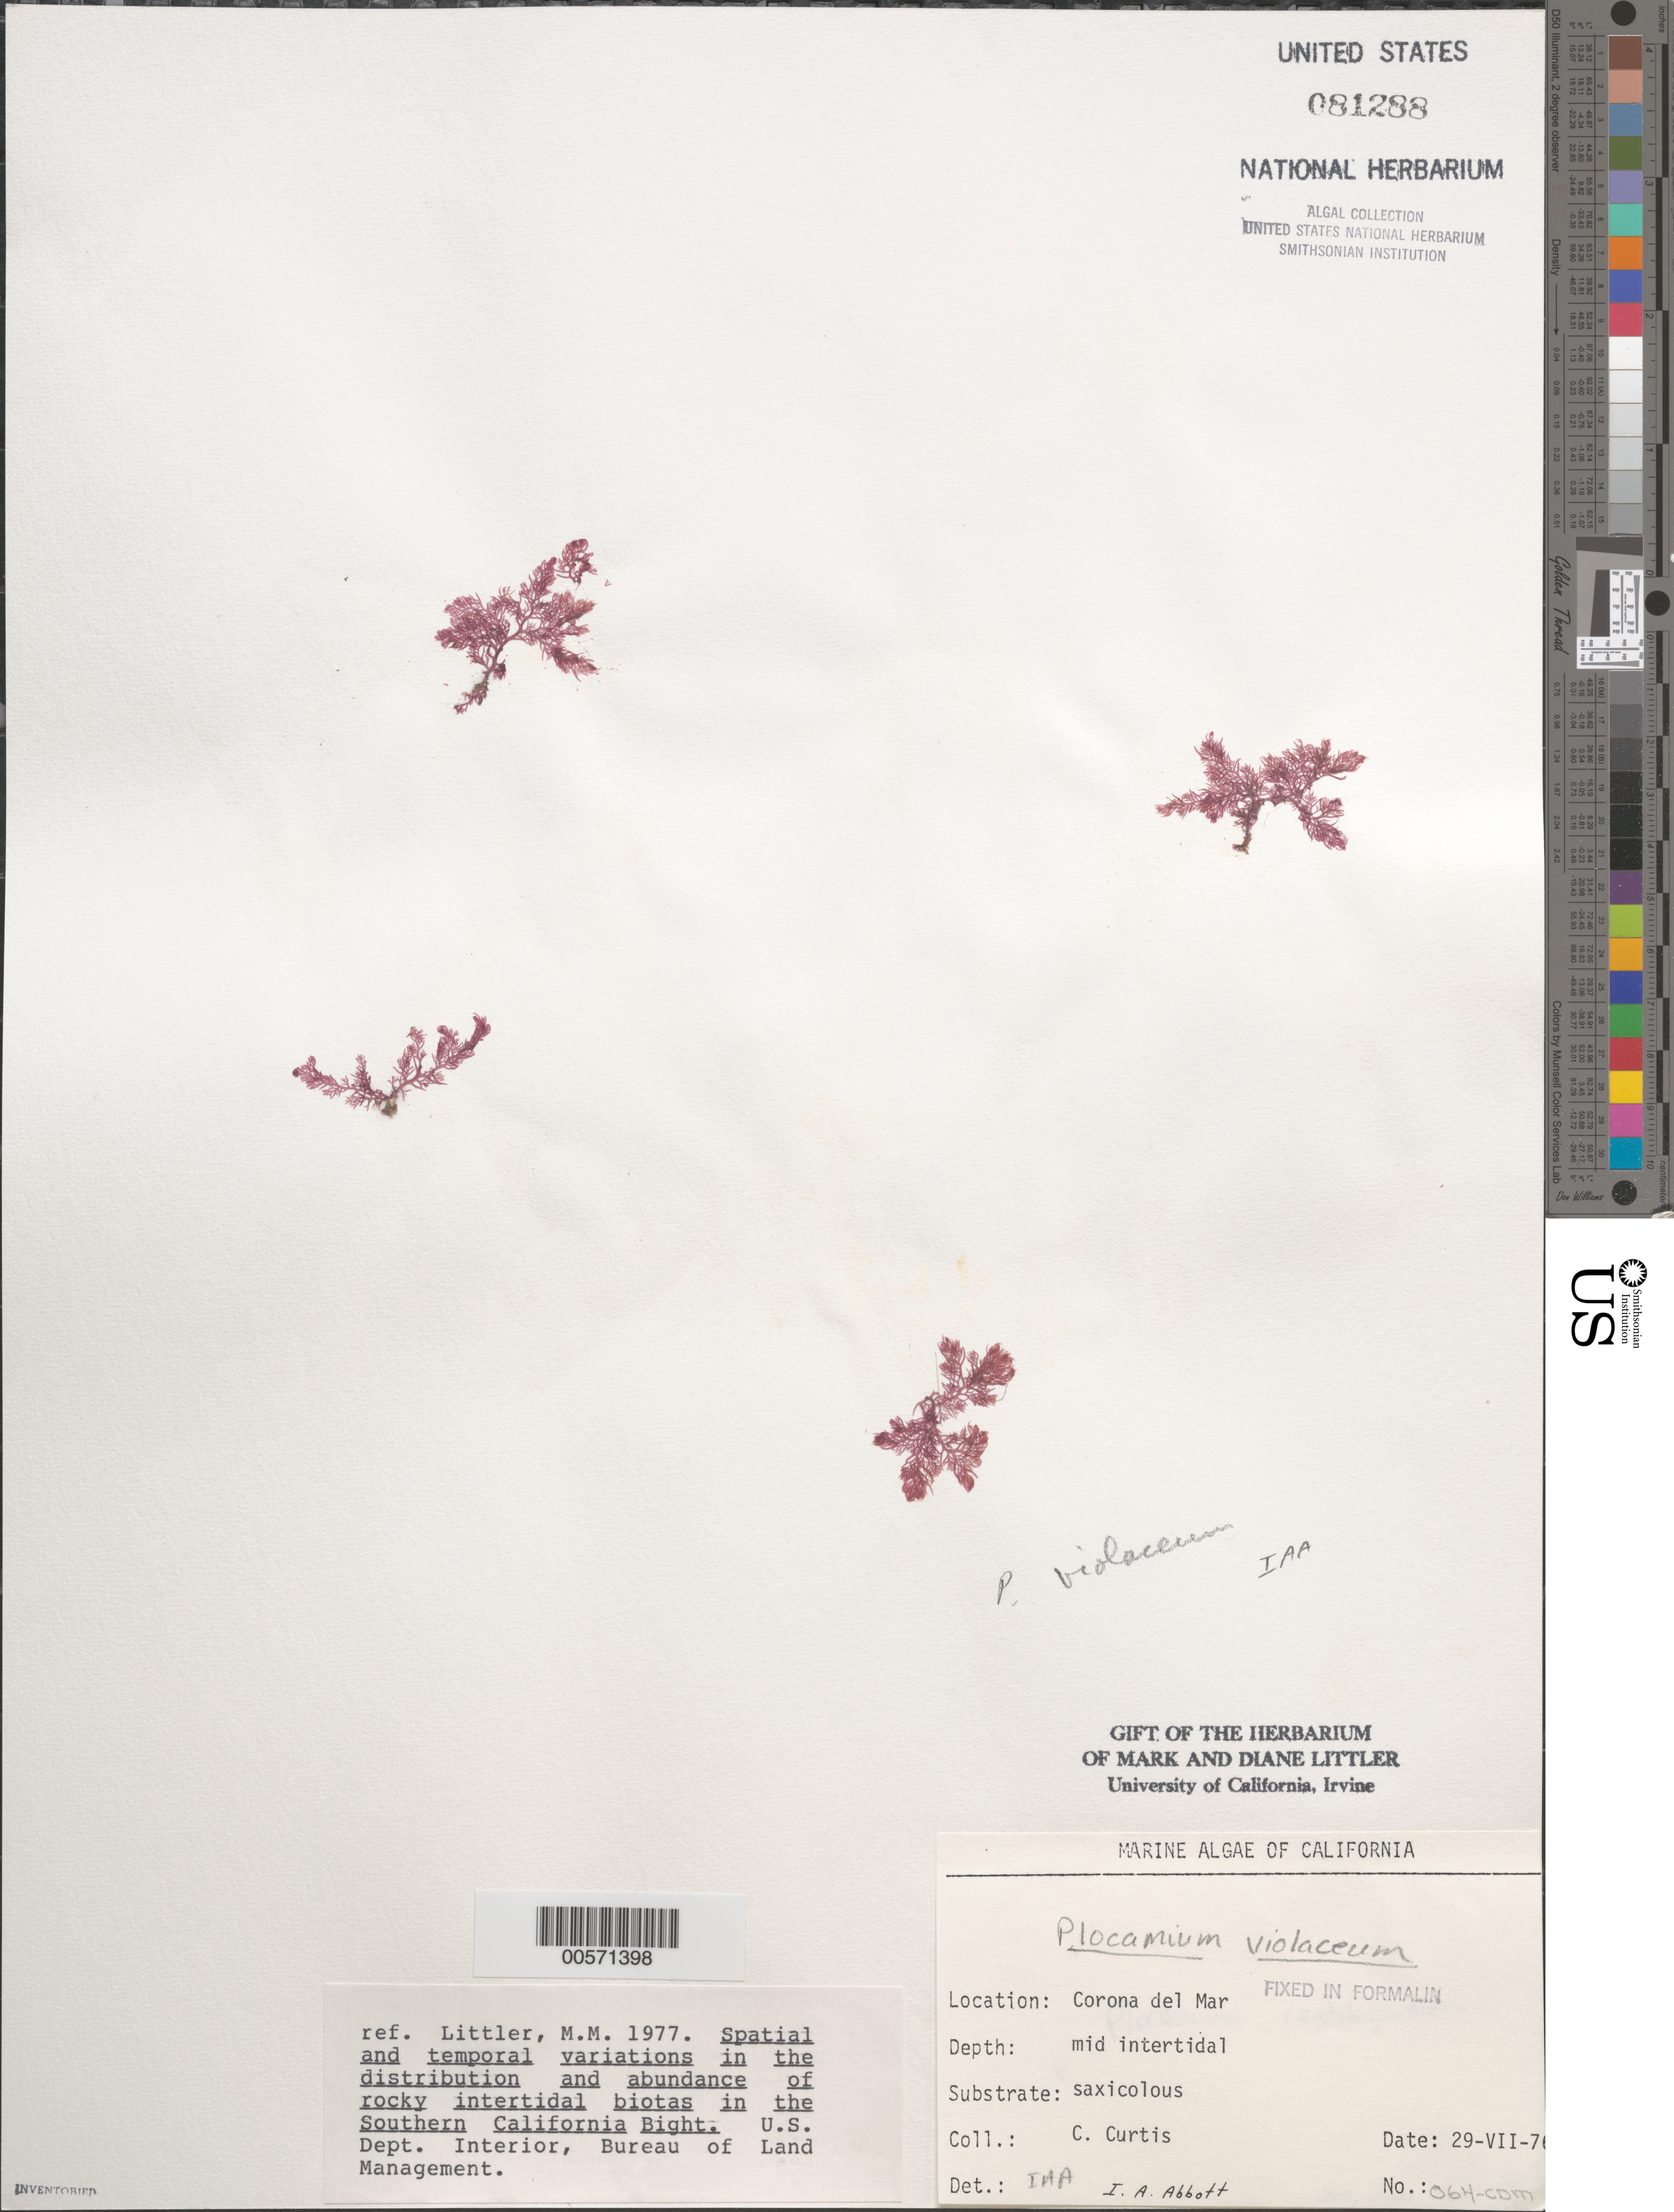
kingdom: Plantae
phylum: Rhodophyta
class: Florideophyceae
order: Plocamiales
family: Plocamiaceae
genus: Plocamium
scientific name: Plocamium violaceum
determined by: Abbott, Isabella A.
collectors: C. Curtis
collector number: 064-cdm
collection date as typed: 29 Jul 1976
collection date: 1976-07-29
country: United States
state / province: California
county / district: Orange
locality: Corona del Mar, mouth of Morning Canyon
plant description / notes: BLM-SOCALBIGHT Rocky Intertidal Survey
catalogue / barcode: US 81288